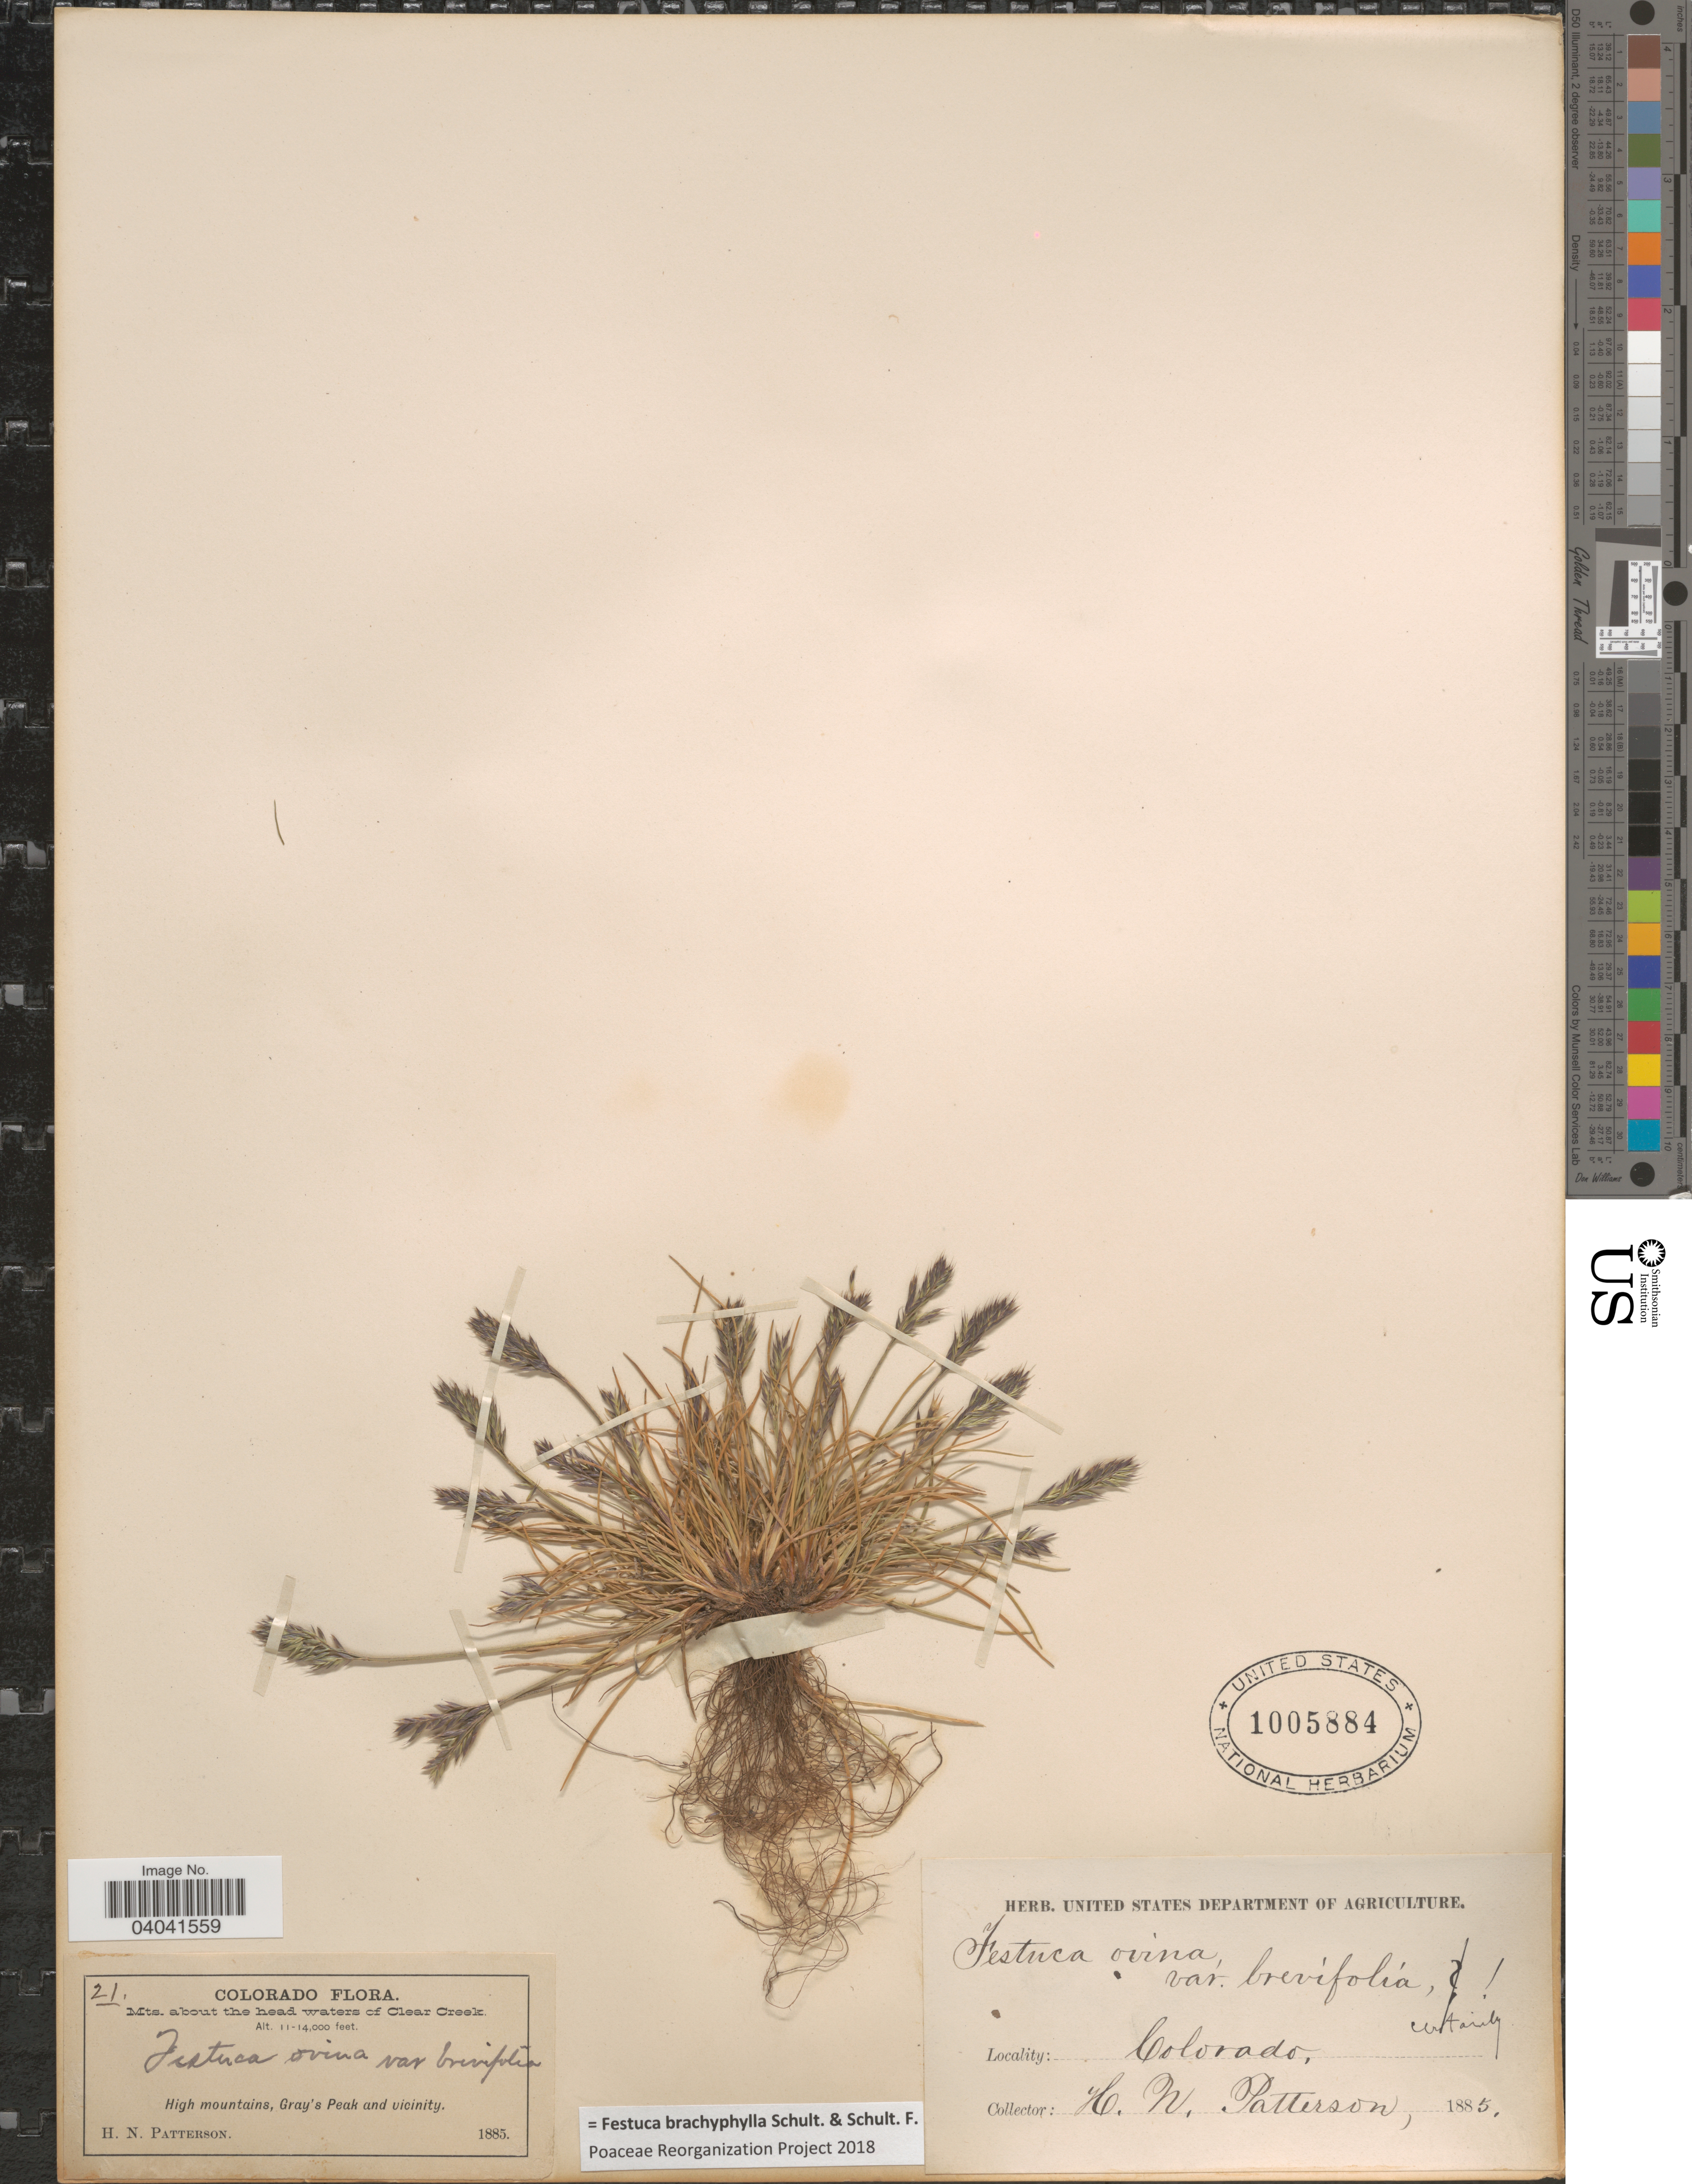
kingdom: Plantae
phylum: Tracheophyta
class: Liliopsida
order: Poales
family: Poaceae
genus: Festuca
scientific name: Festuca brachyphylla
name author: Schult. & Schult. f.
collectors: H. N. Patterson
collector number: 21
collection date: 1885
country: United States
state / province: Colorado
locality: Mts. about the head waters of Clear Creek. High mountains, Gray's Peak and vicinity.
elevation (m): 3353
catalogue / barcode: US 1005884